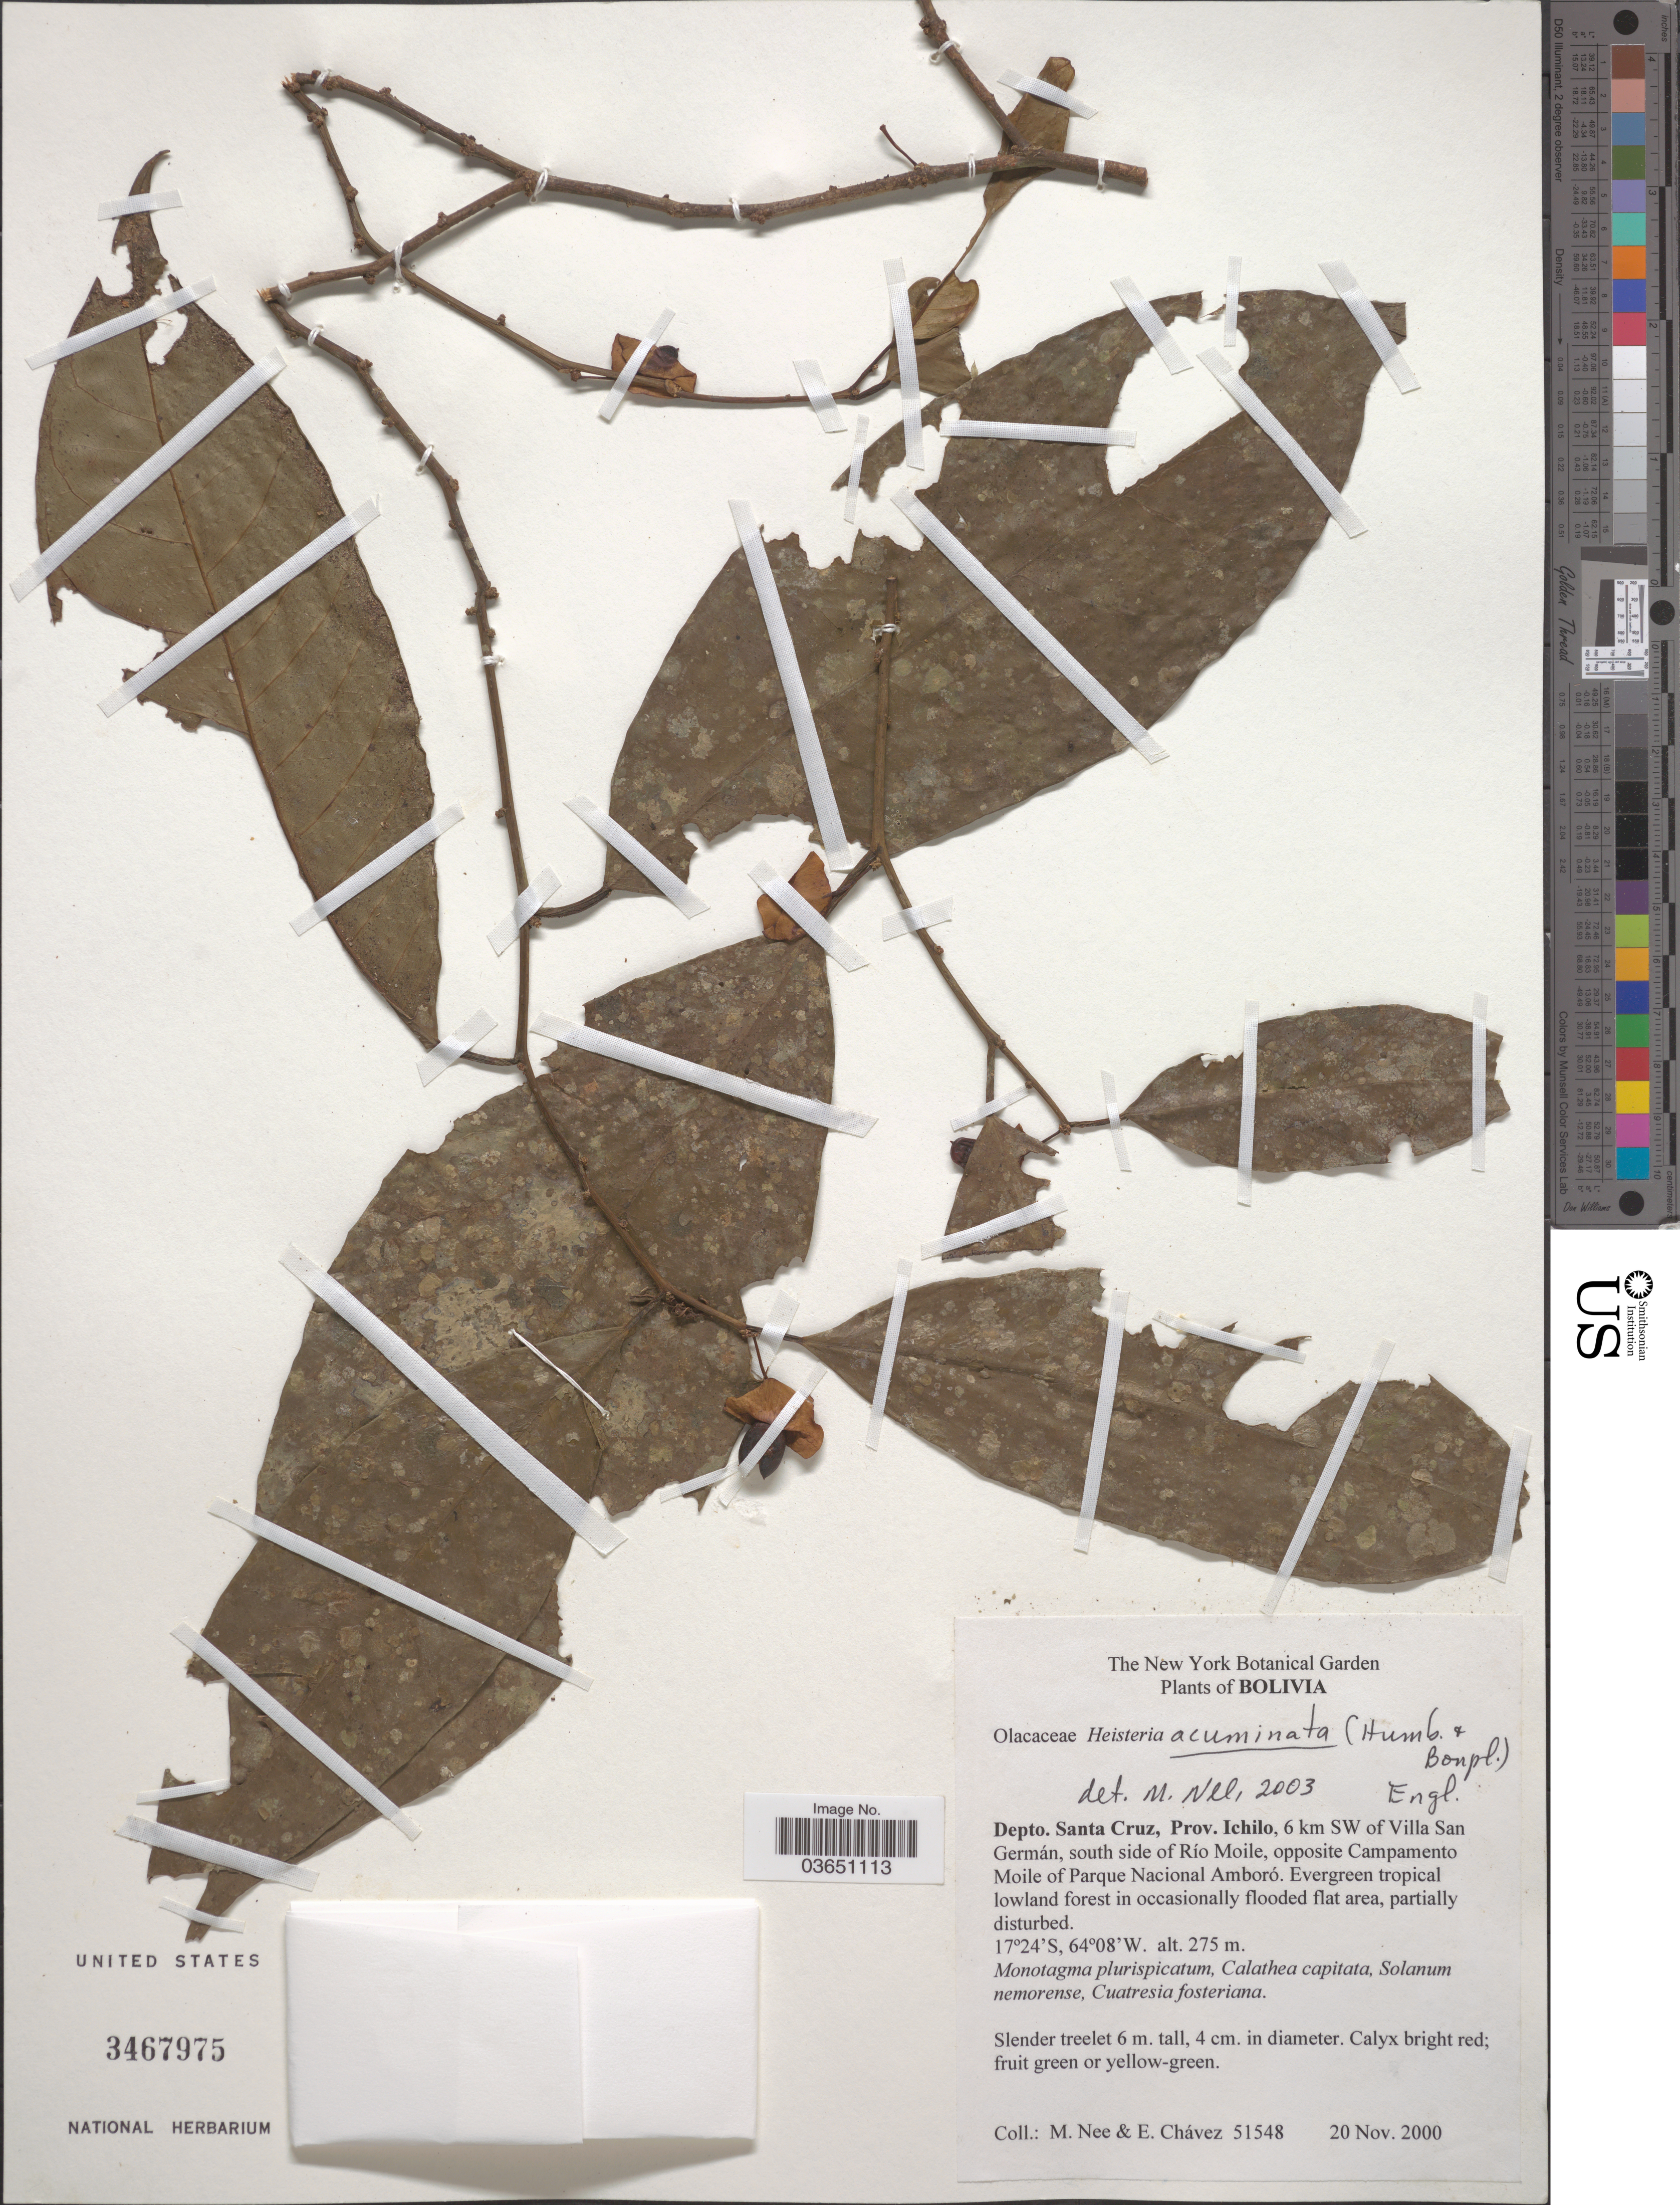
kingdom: Plantae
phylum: Tracheophyta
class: Magnoliopsida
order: Santalales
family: Erythropalaceae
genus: Heisteria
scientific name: Heisteria acuminata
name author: (Humb. & Bonpl.) Engl.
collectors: M. Nee & E. Chávez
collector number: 51548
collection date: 2000-11-20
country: Bolivia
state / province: Santa Cruz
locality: Depto. Santa Cruz, Prov. Ichilo, 6 km SW of Villa San Germán, south side of Río Moile, opposite Campamento Moile of Parque Nacional Amboró.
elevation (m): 275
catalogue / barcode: US 3467975